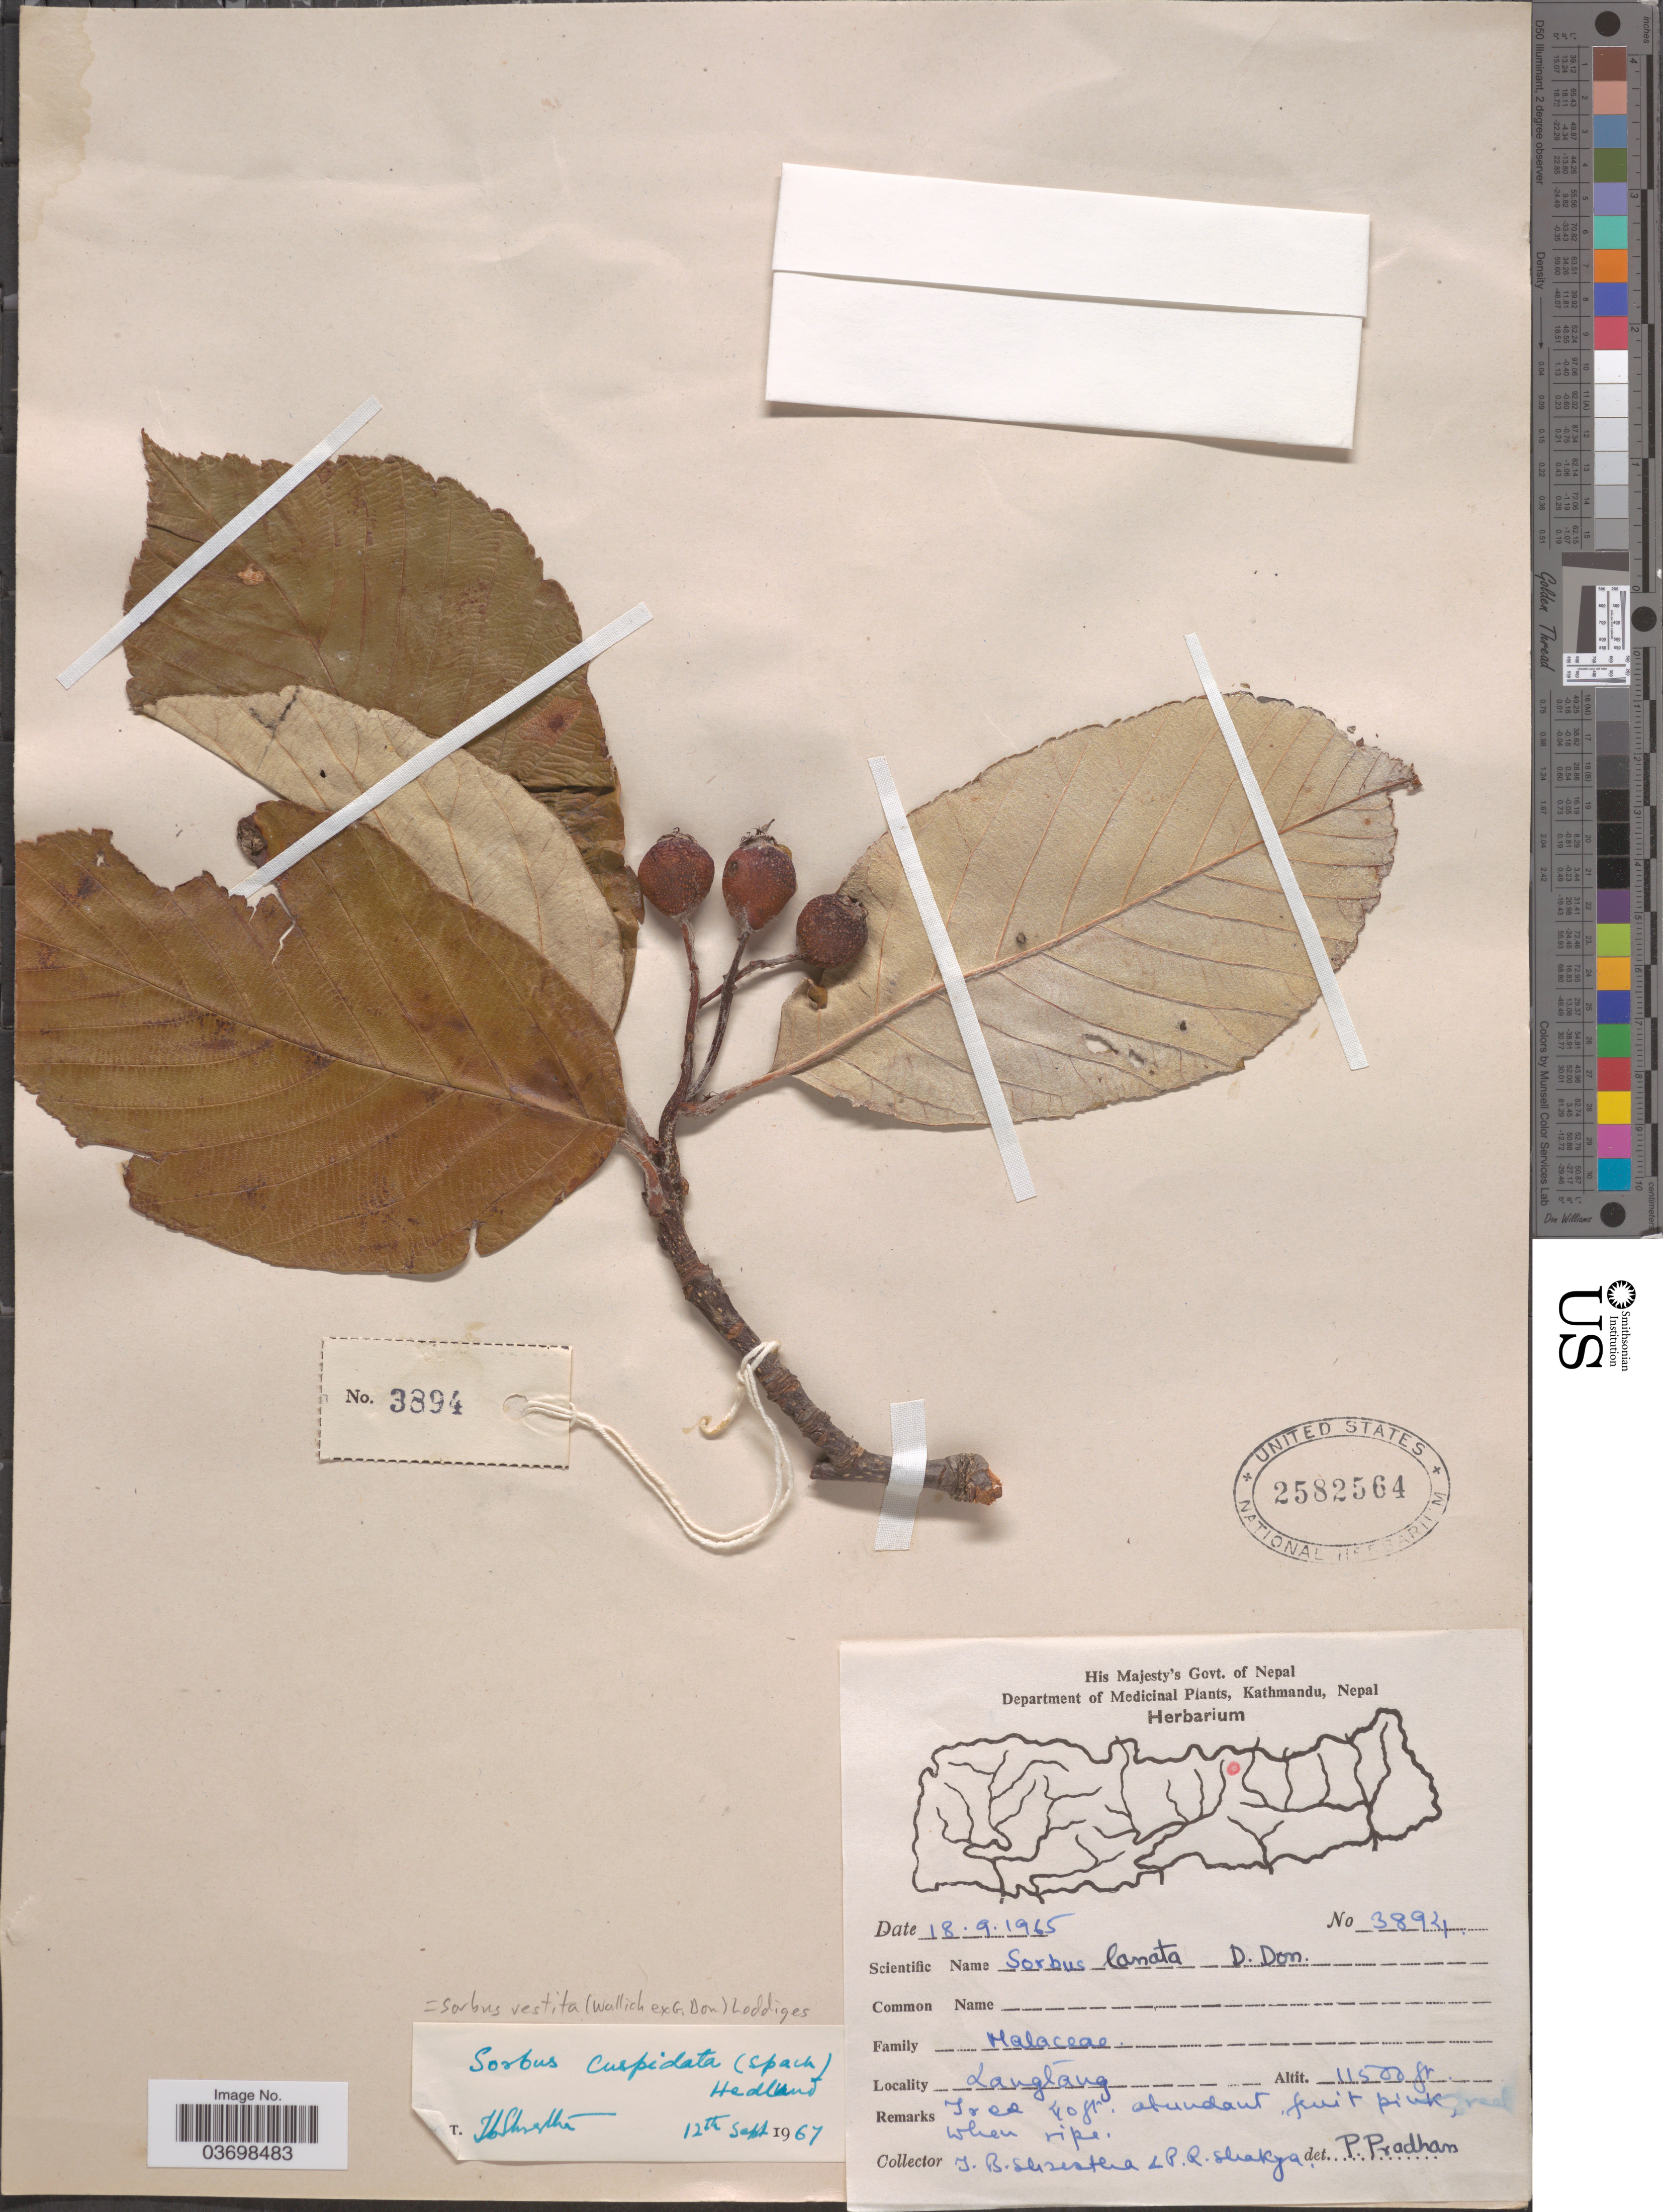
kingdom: Plantae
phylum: Tracheophyta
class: Magnoliopsida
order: Rosales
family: Rosaceae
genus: Sorbus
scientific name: Sorbus vestita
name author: (Wall. ex G. Don) Lodd.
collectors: T. B. Shrestha & P. Shakya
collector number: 3894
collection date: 1965-09-18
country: Nepal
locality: Langtang.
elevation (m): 3505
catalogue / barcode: US 2582564